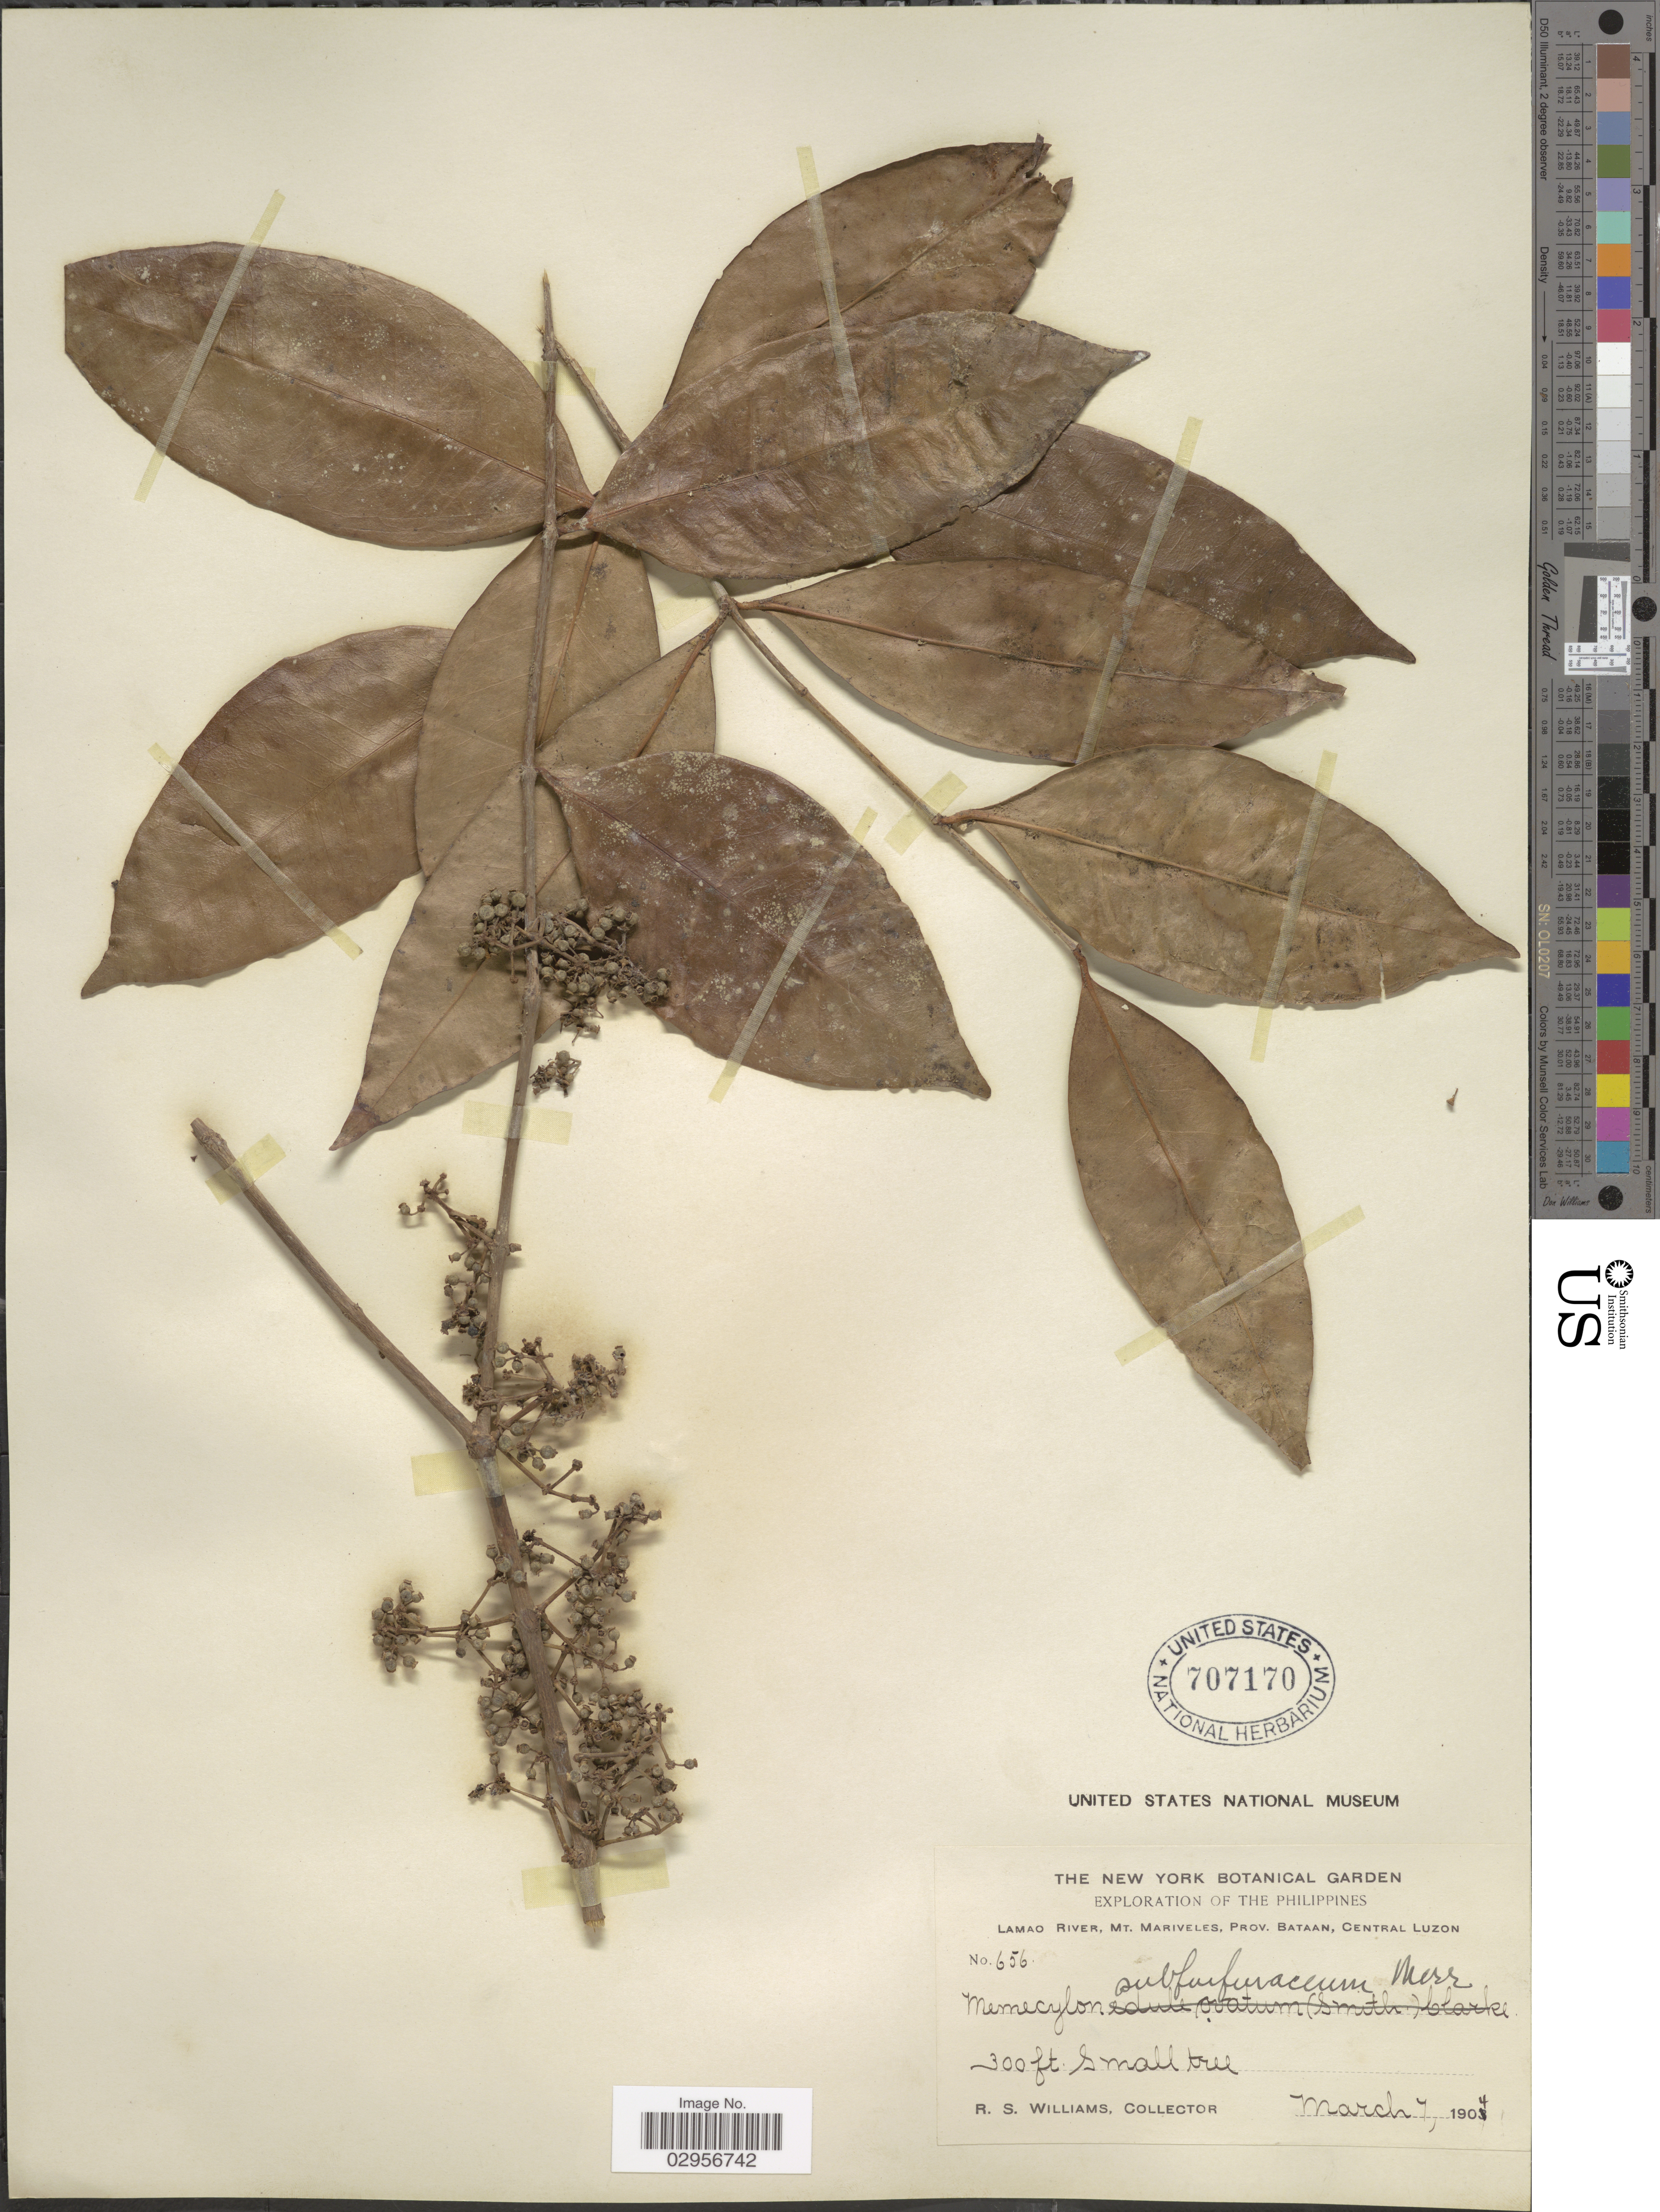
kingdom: Plantae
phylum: Tracheophyta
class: Magnoliopsida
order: Myrtales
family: Melastomataceae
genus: Memecylon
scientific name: Memecylon subfurfuraceum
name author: Merr.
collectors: R. S. Williams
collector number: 656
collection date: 1904-03-07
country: Philippines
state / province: Central Luzon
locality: Lamao River, Mt. Mariveles, Prov. Bataan, Central Luzon.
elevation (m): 91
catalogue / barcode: US 707170